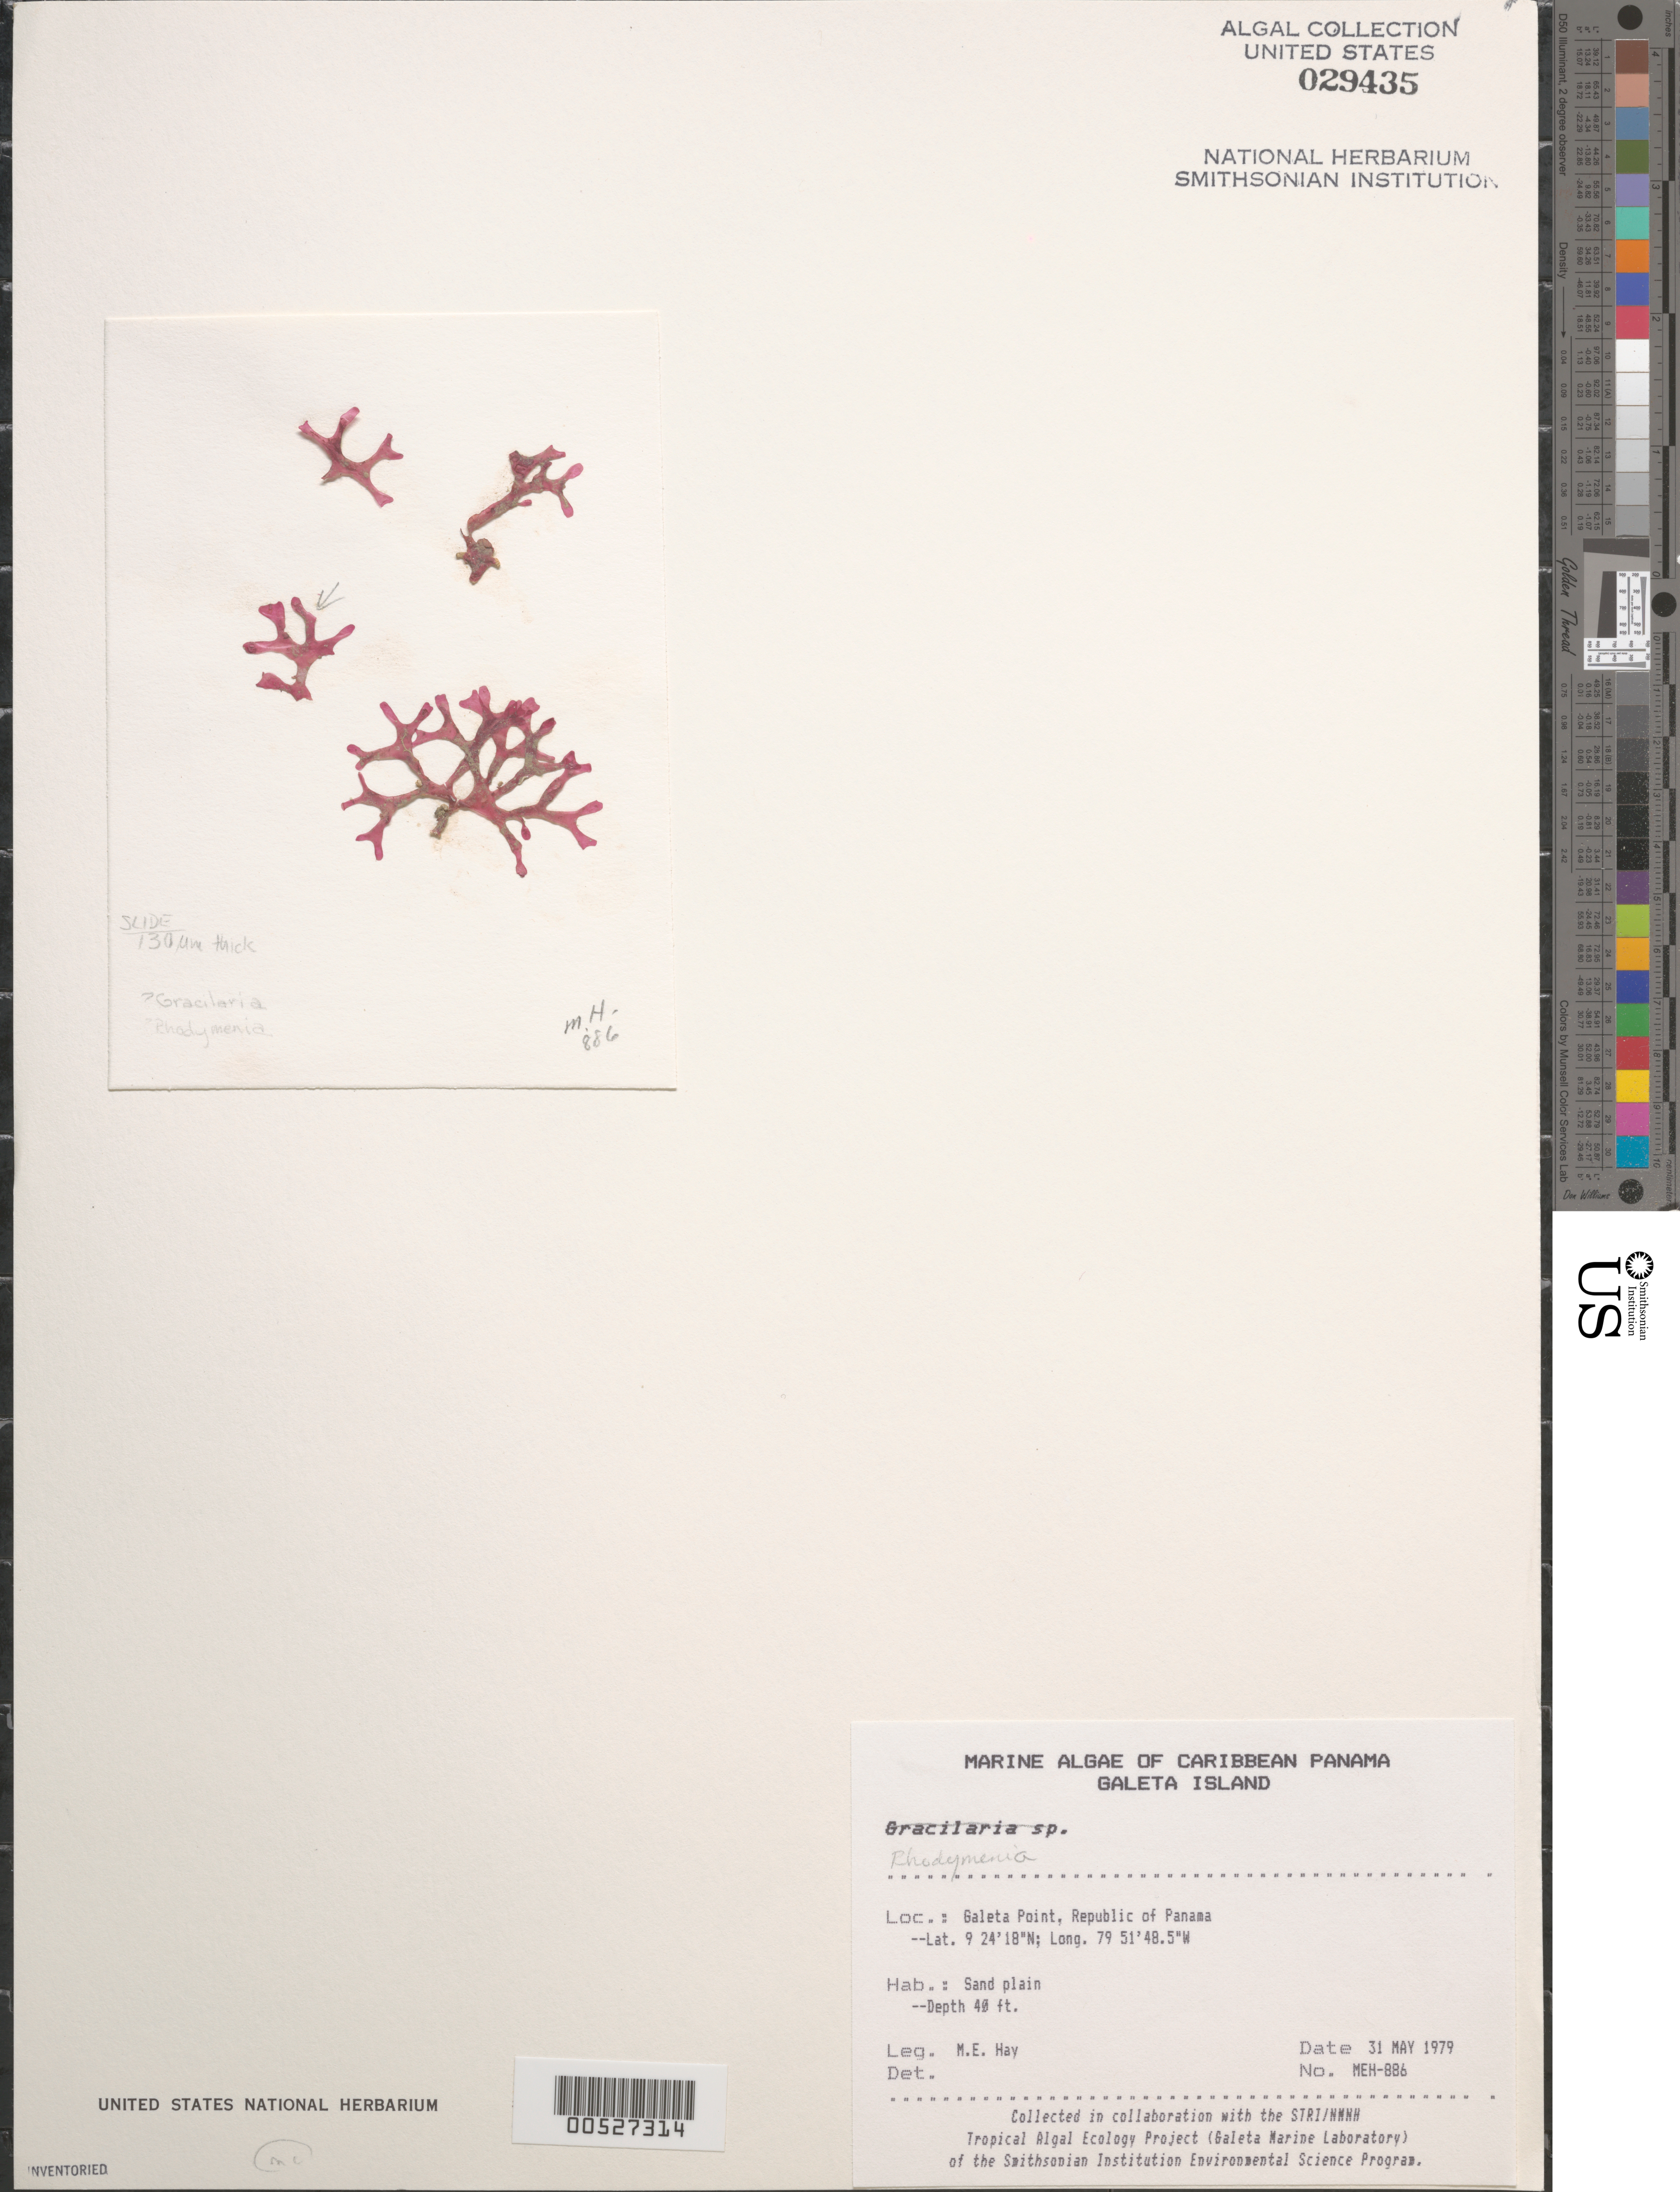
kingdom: Plantae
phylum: Rhodophyta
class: Florideophyceae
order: Rhodymeniales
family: Rhodymeniaceae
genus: Rhodymenia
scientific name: Rhodymenia sp.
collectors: M. E. Hay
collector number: MEH-886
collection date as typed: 31 May 1979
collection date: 1979-05-31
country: Panama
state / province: Colón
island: Galeta Island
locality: Galeta Point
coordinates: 9 24' 18" N, 79 51' 48.5" W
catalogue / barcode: US 29435